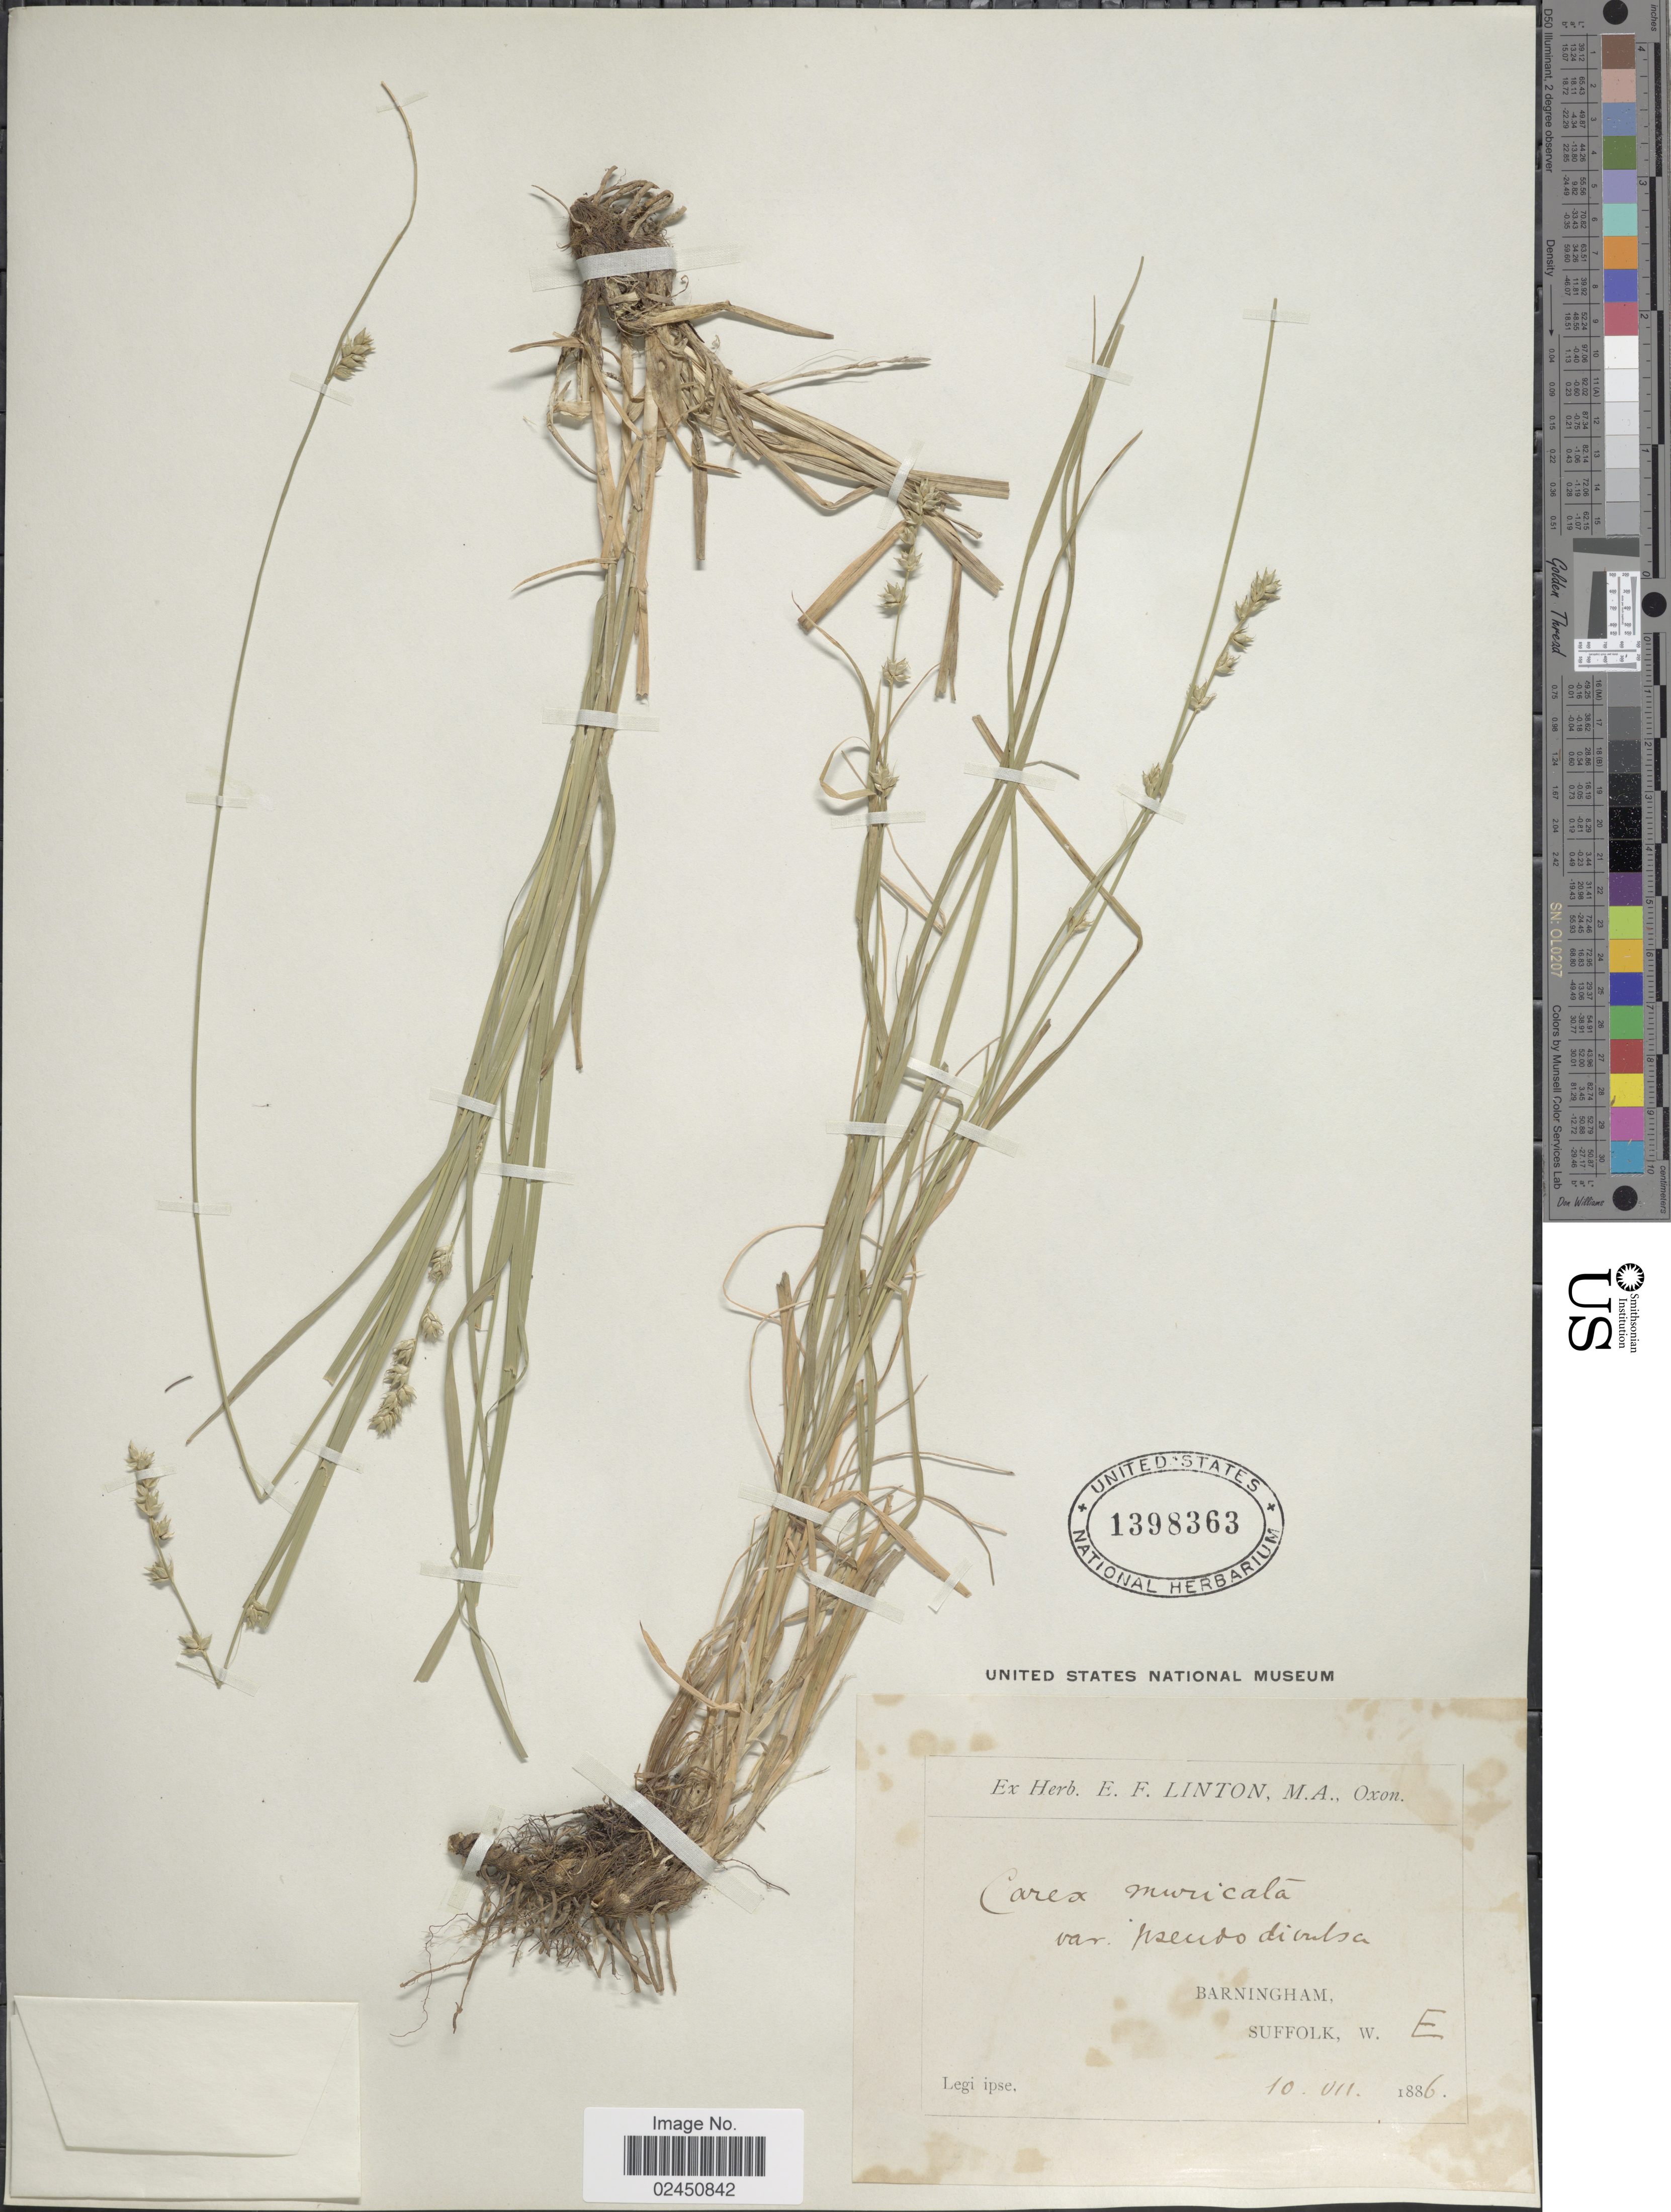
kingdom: Plantae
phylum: Tracheophyta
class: Liliopsida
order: Poales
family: Cyperaceae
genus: Carex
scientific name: Carex muricata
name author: L.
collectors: E. Linton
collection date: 1886-07-10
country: United Kingdom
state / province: England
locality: Barningham, Suffolk, W. E.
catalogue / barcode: US 1398363